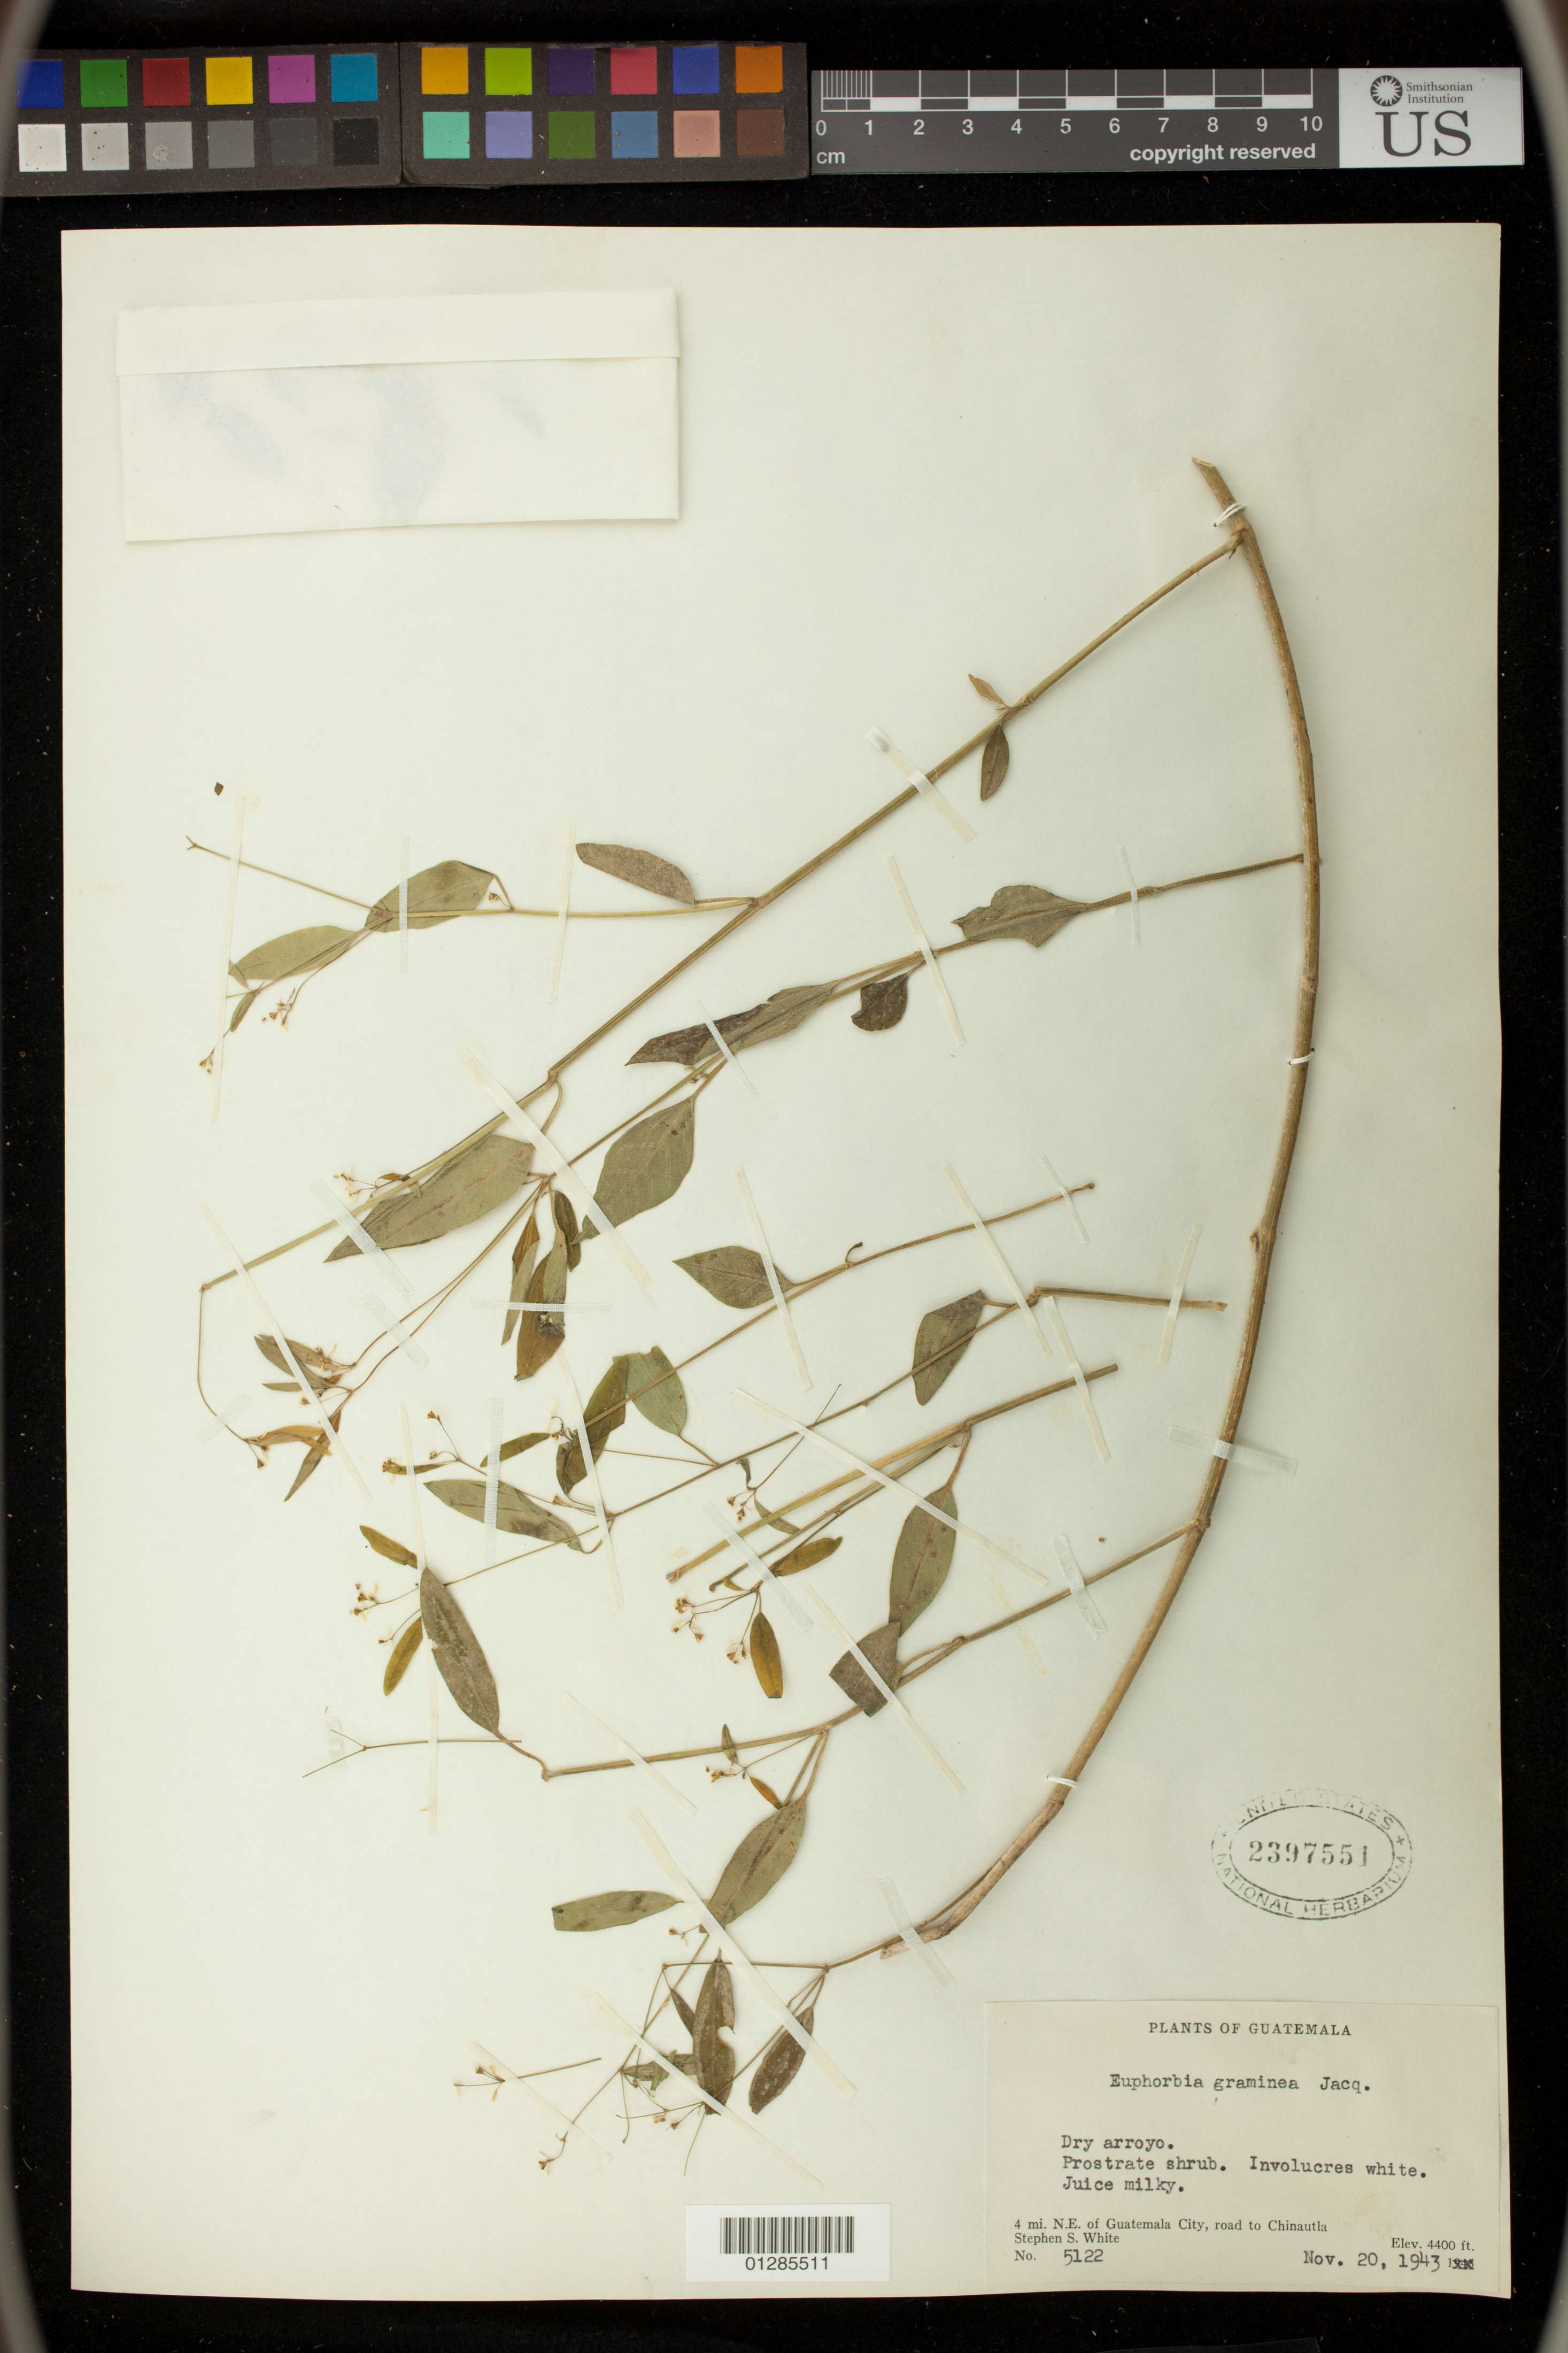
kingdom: Plantae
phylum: Tracheophyta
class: Magnoliopsida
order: Malpighiales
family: Euphorbiaceae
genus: Euphorbia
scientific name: Euphorbia graminea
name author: Jacq.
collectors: S. S. White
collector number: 5122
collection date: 1943-11-20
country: Guatemala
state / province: Guatemala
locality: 4 mi. N.E. of Guatemala City, road to Chinautla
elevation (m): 1341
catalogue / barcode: US 2397551